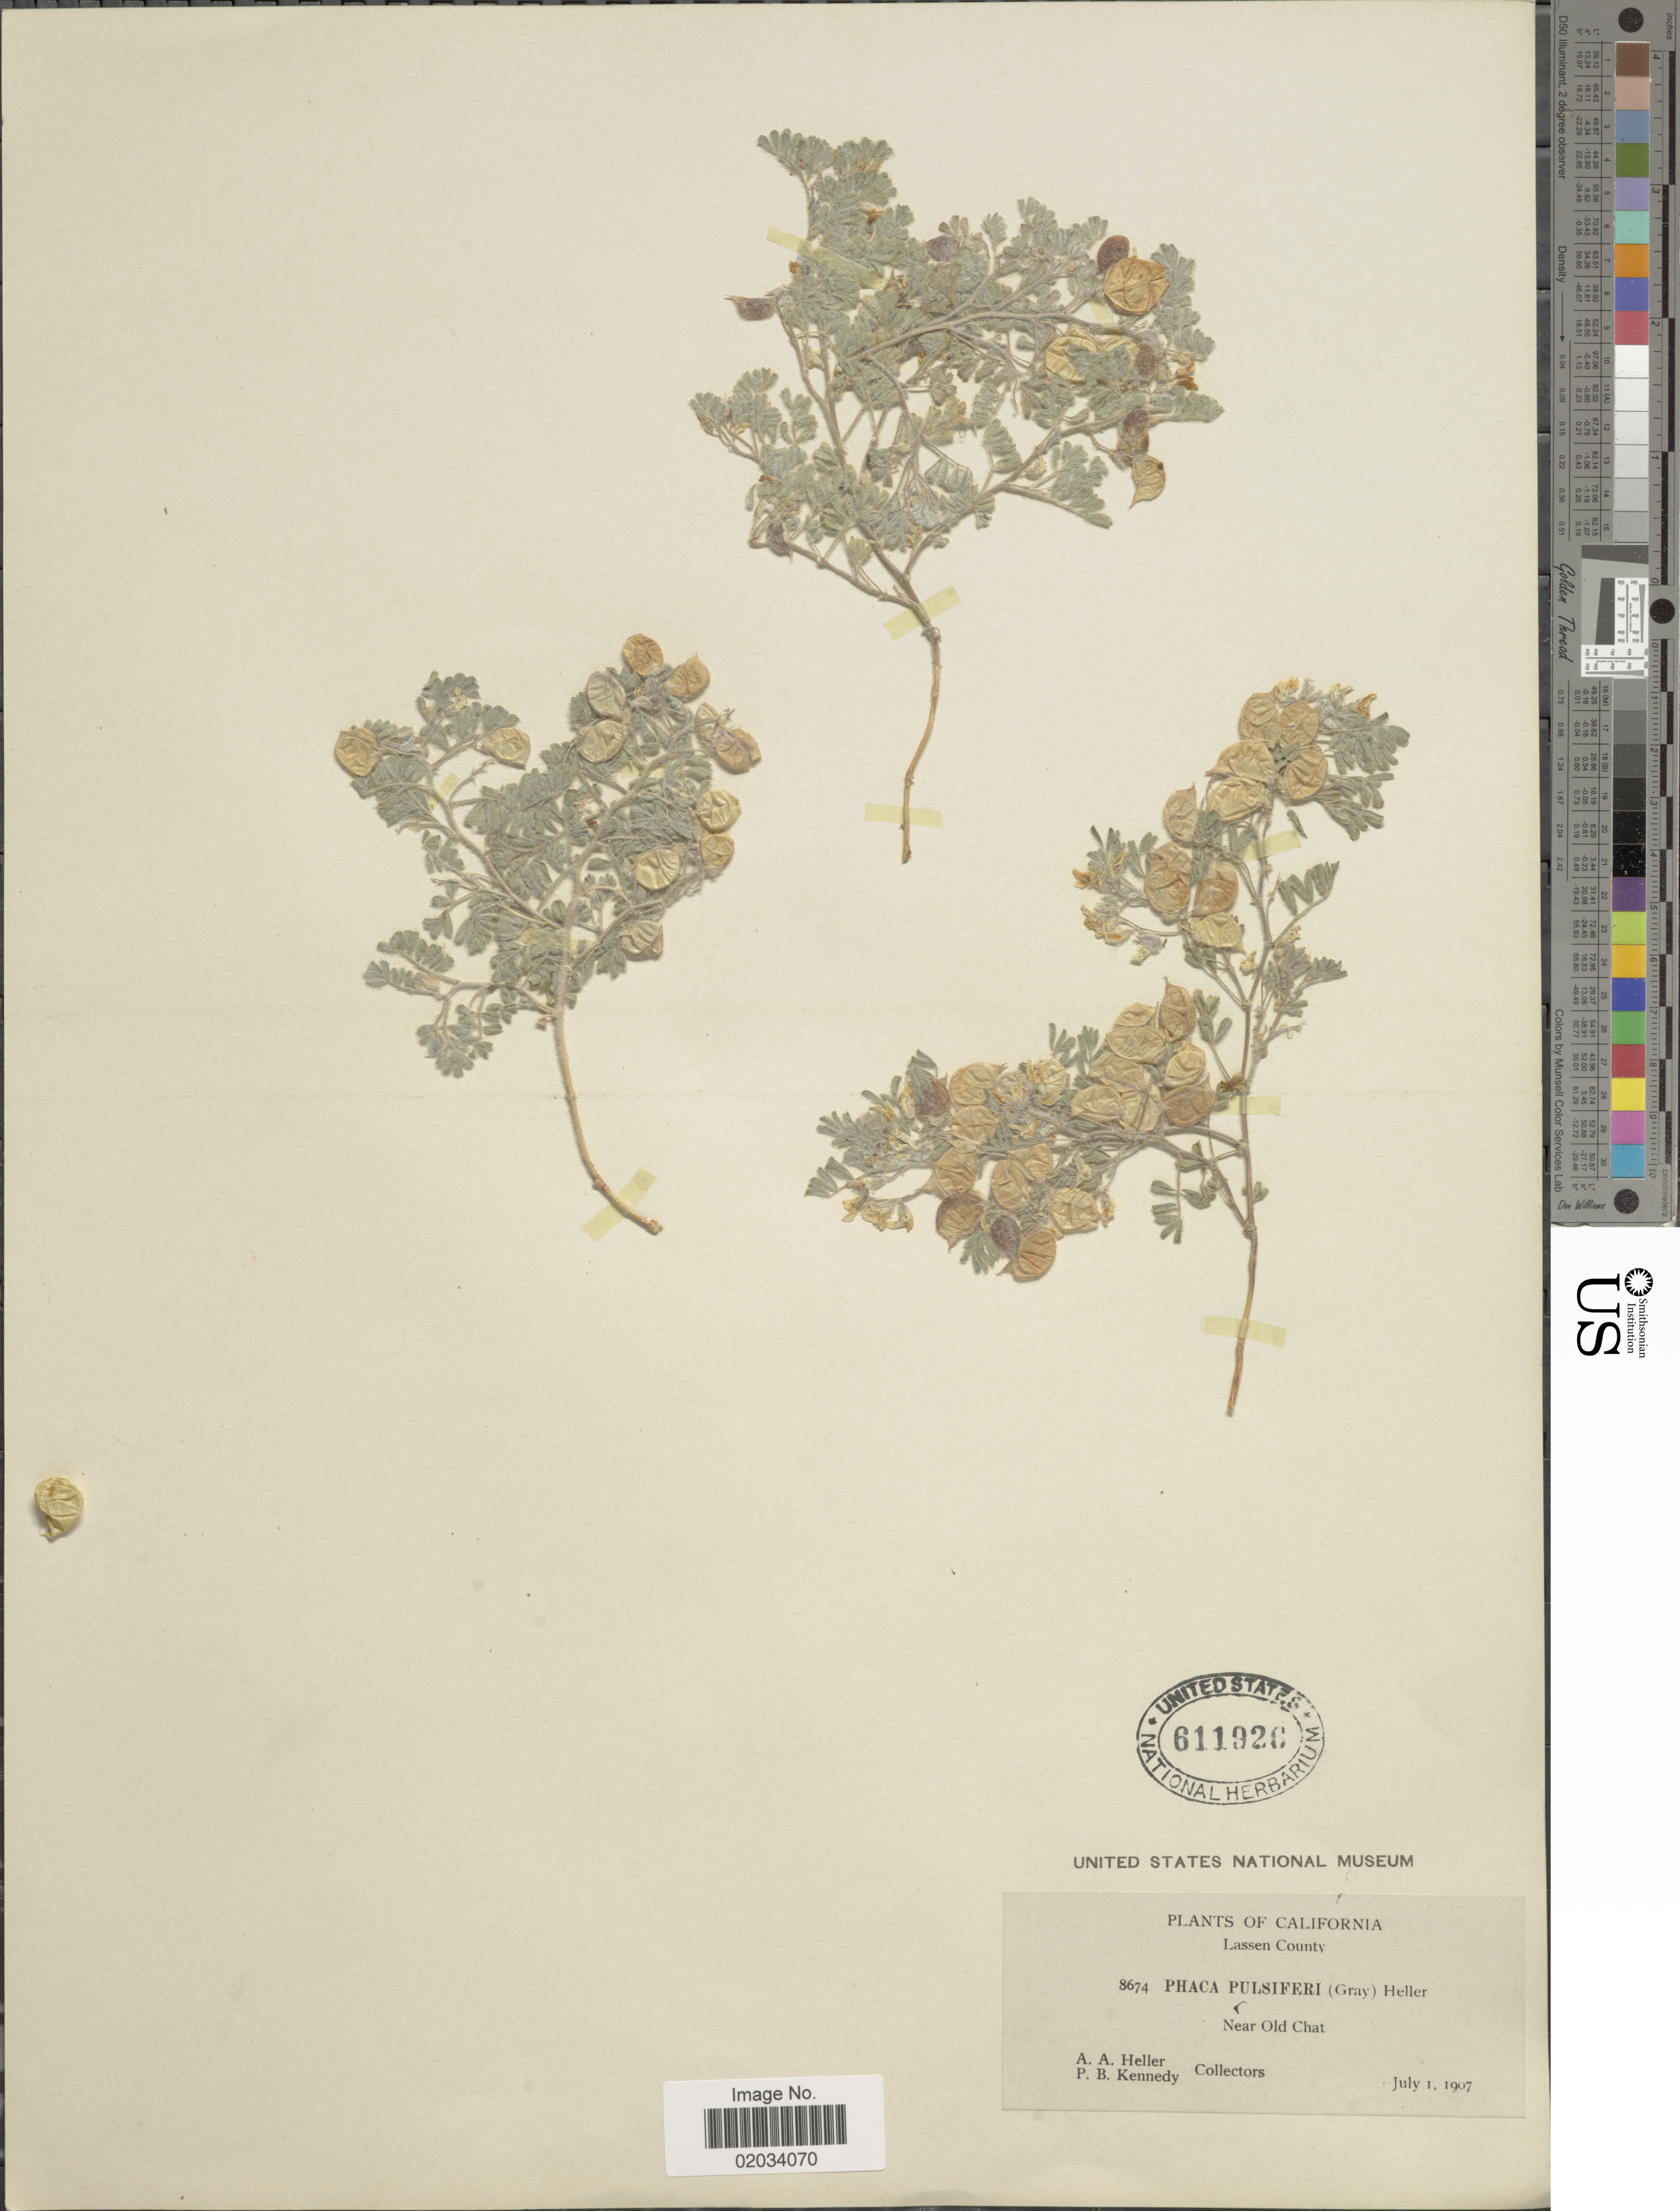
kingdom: Plantae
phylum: Tracheophyta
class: Magnoliopsida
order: Fabales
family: Fabaceae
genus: Astragalus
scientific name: Astragalus pulsiferae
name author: A. Gray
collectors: A. A. Heller & P. B. Kennedy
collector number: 8674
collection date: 1907-07-01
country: United States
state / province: California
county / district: Lassen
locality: Near Old Chat, Lassen County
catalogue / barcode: US 611926